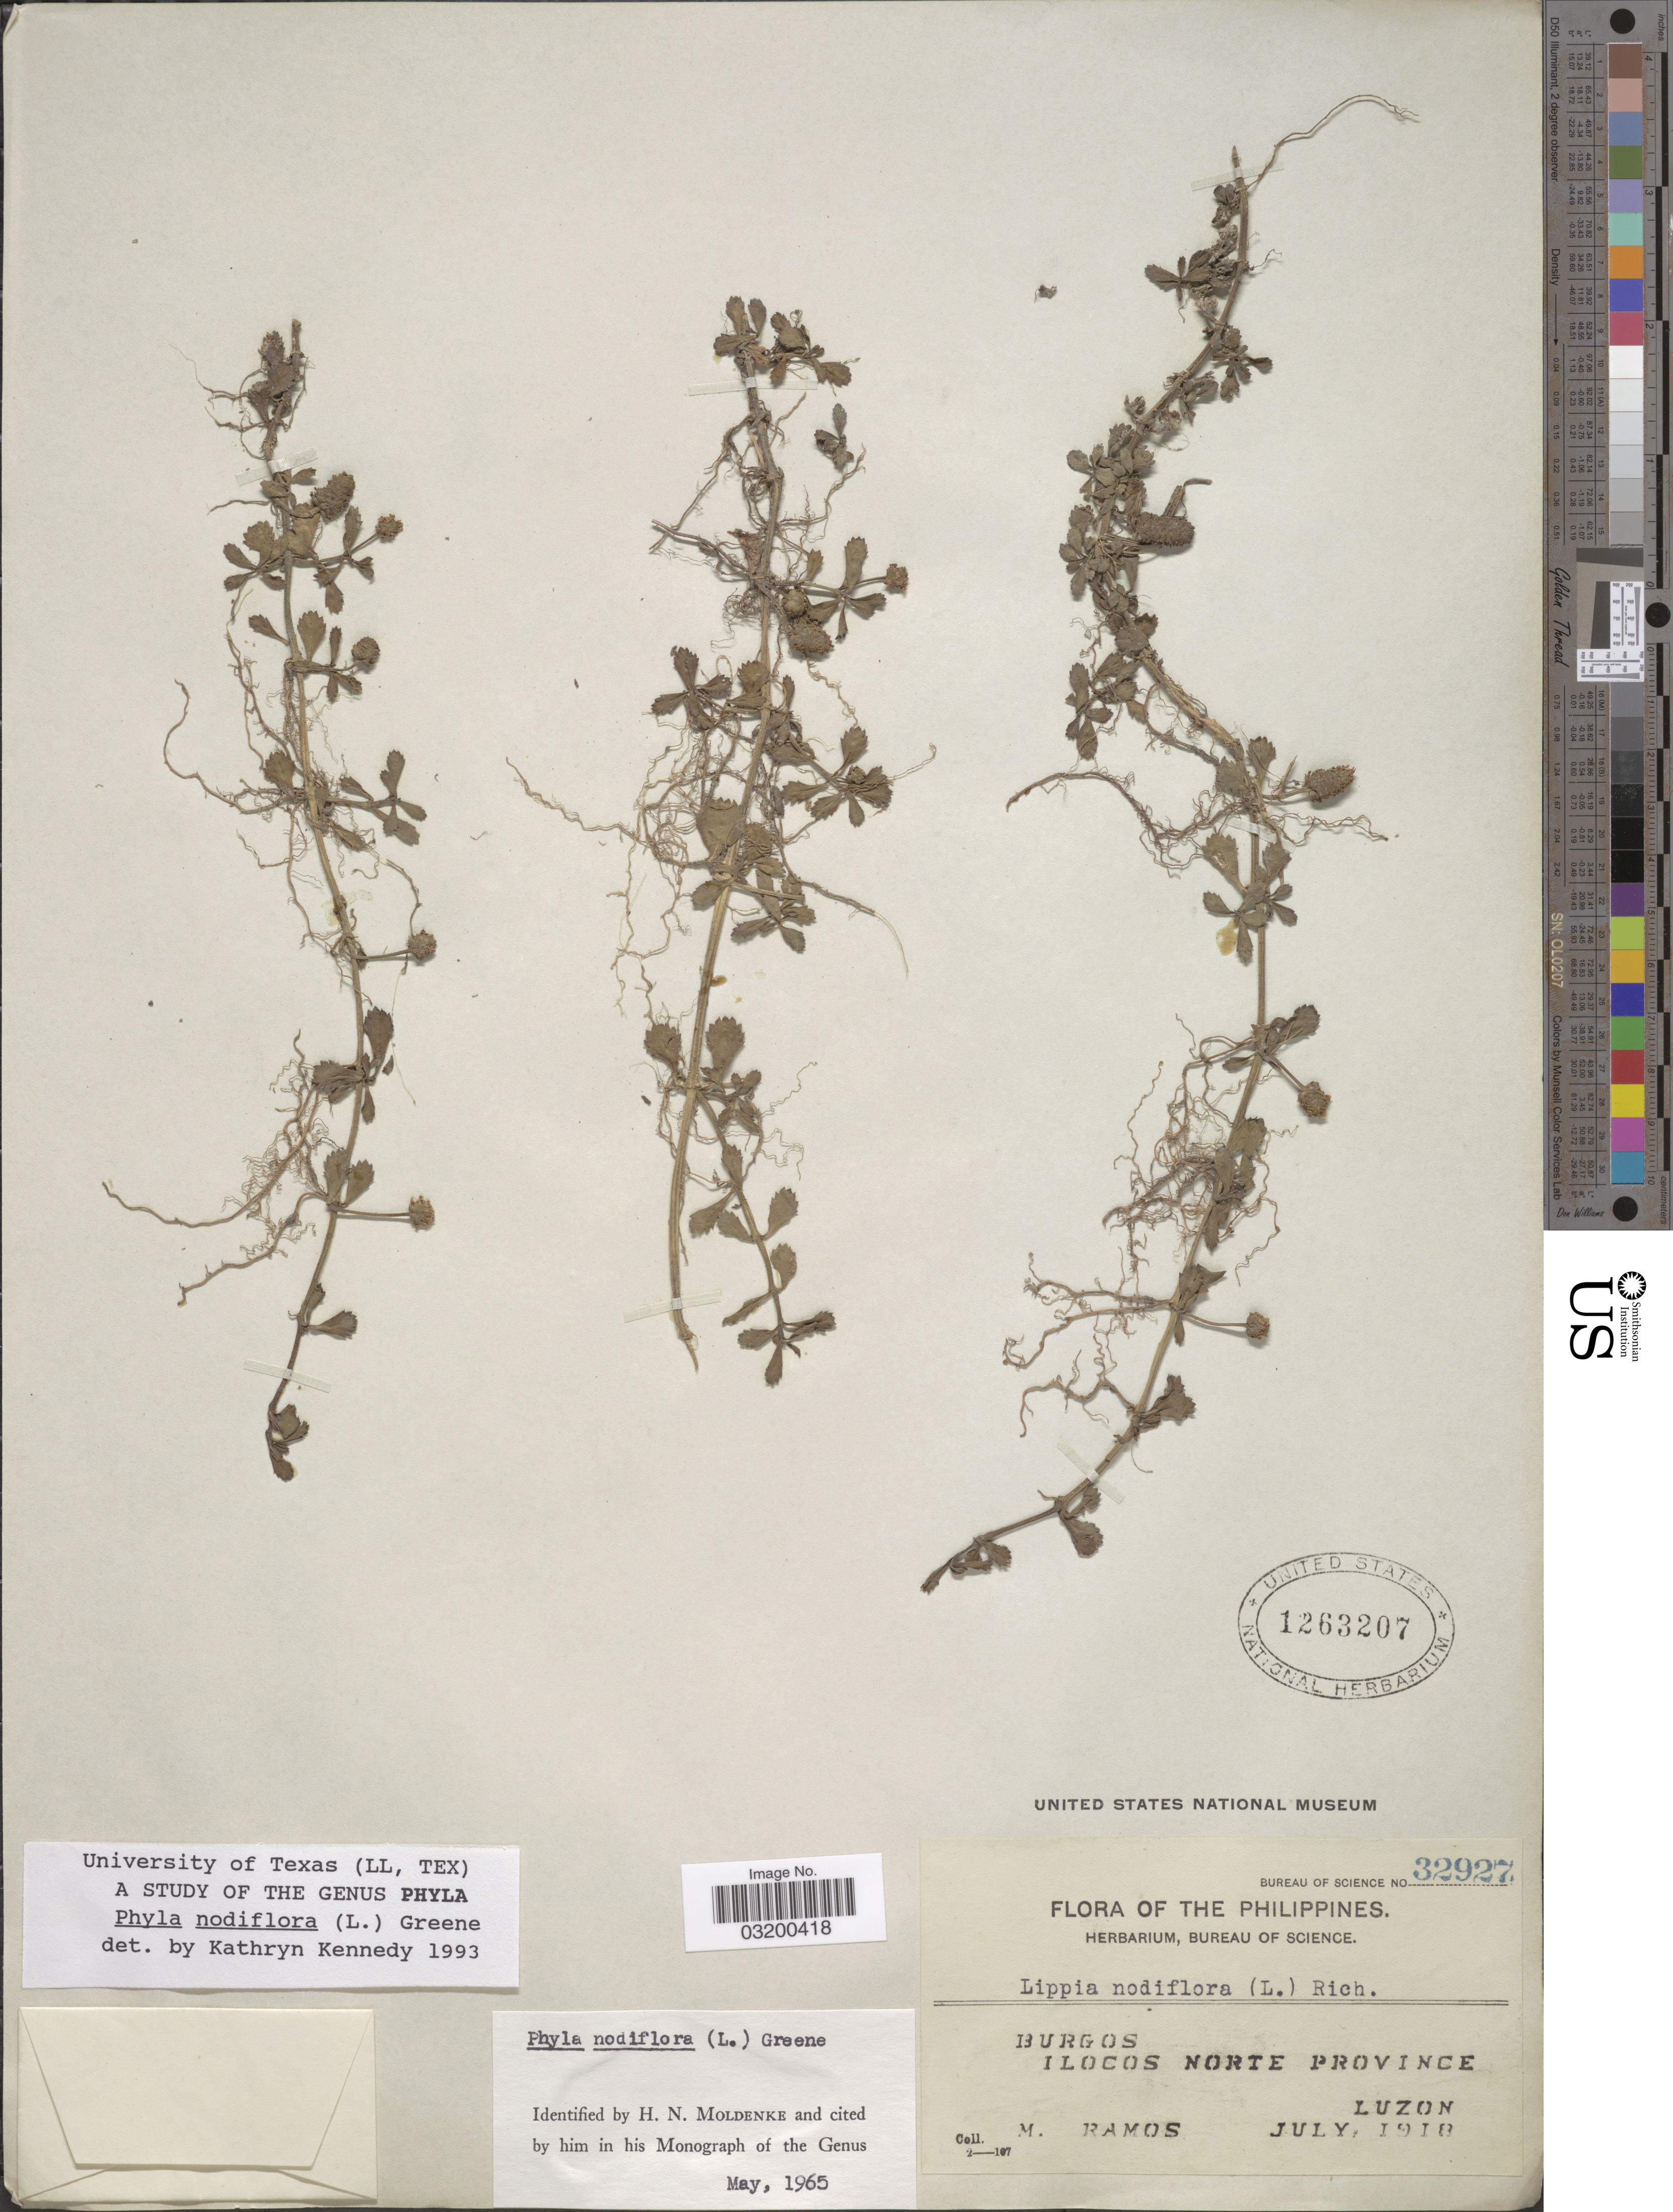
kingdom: Plantae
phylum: Tracheophyta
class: Magnoliopsida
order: Lamiales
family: Verbenaceae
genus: Phyla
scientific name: Phyla nodiflora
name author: (L.) Greene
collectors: M. Ramos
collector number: Bureau of Science 32927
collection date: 1918-07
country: Philippines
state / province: Ilocos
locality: Burgos Ilocos Norte Province. Luzon.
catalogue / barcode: US 1263207